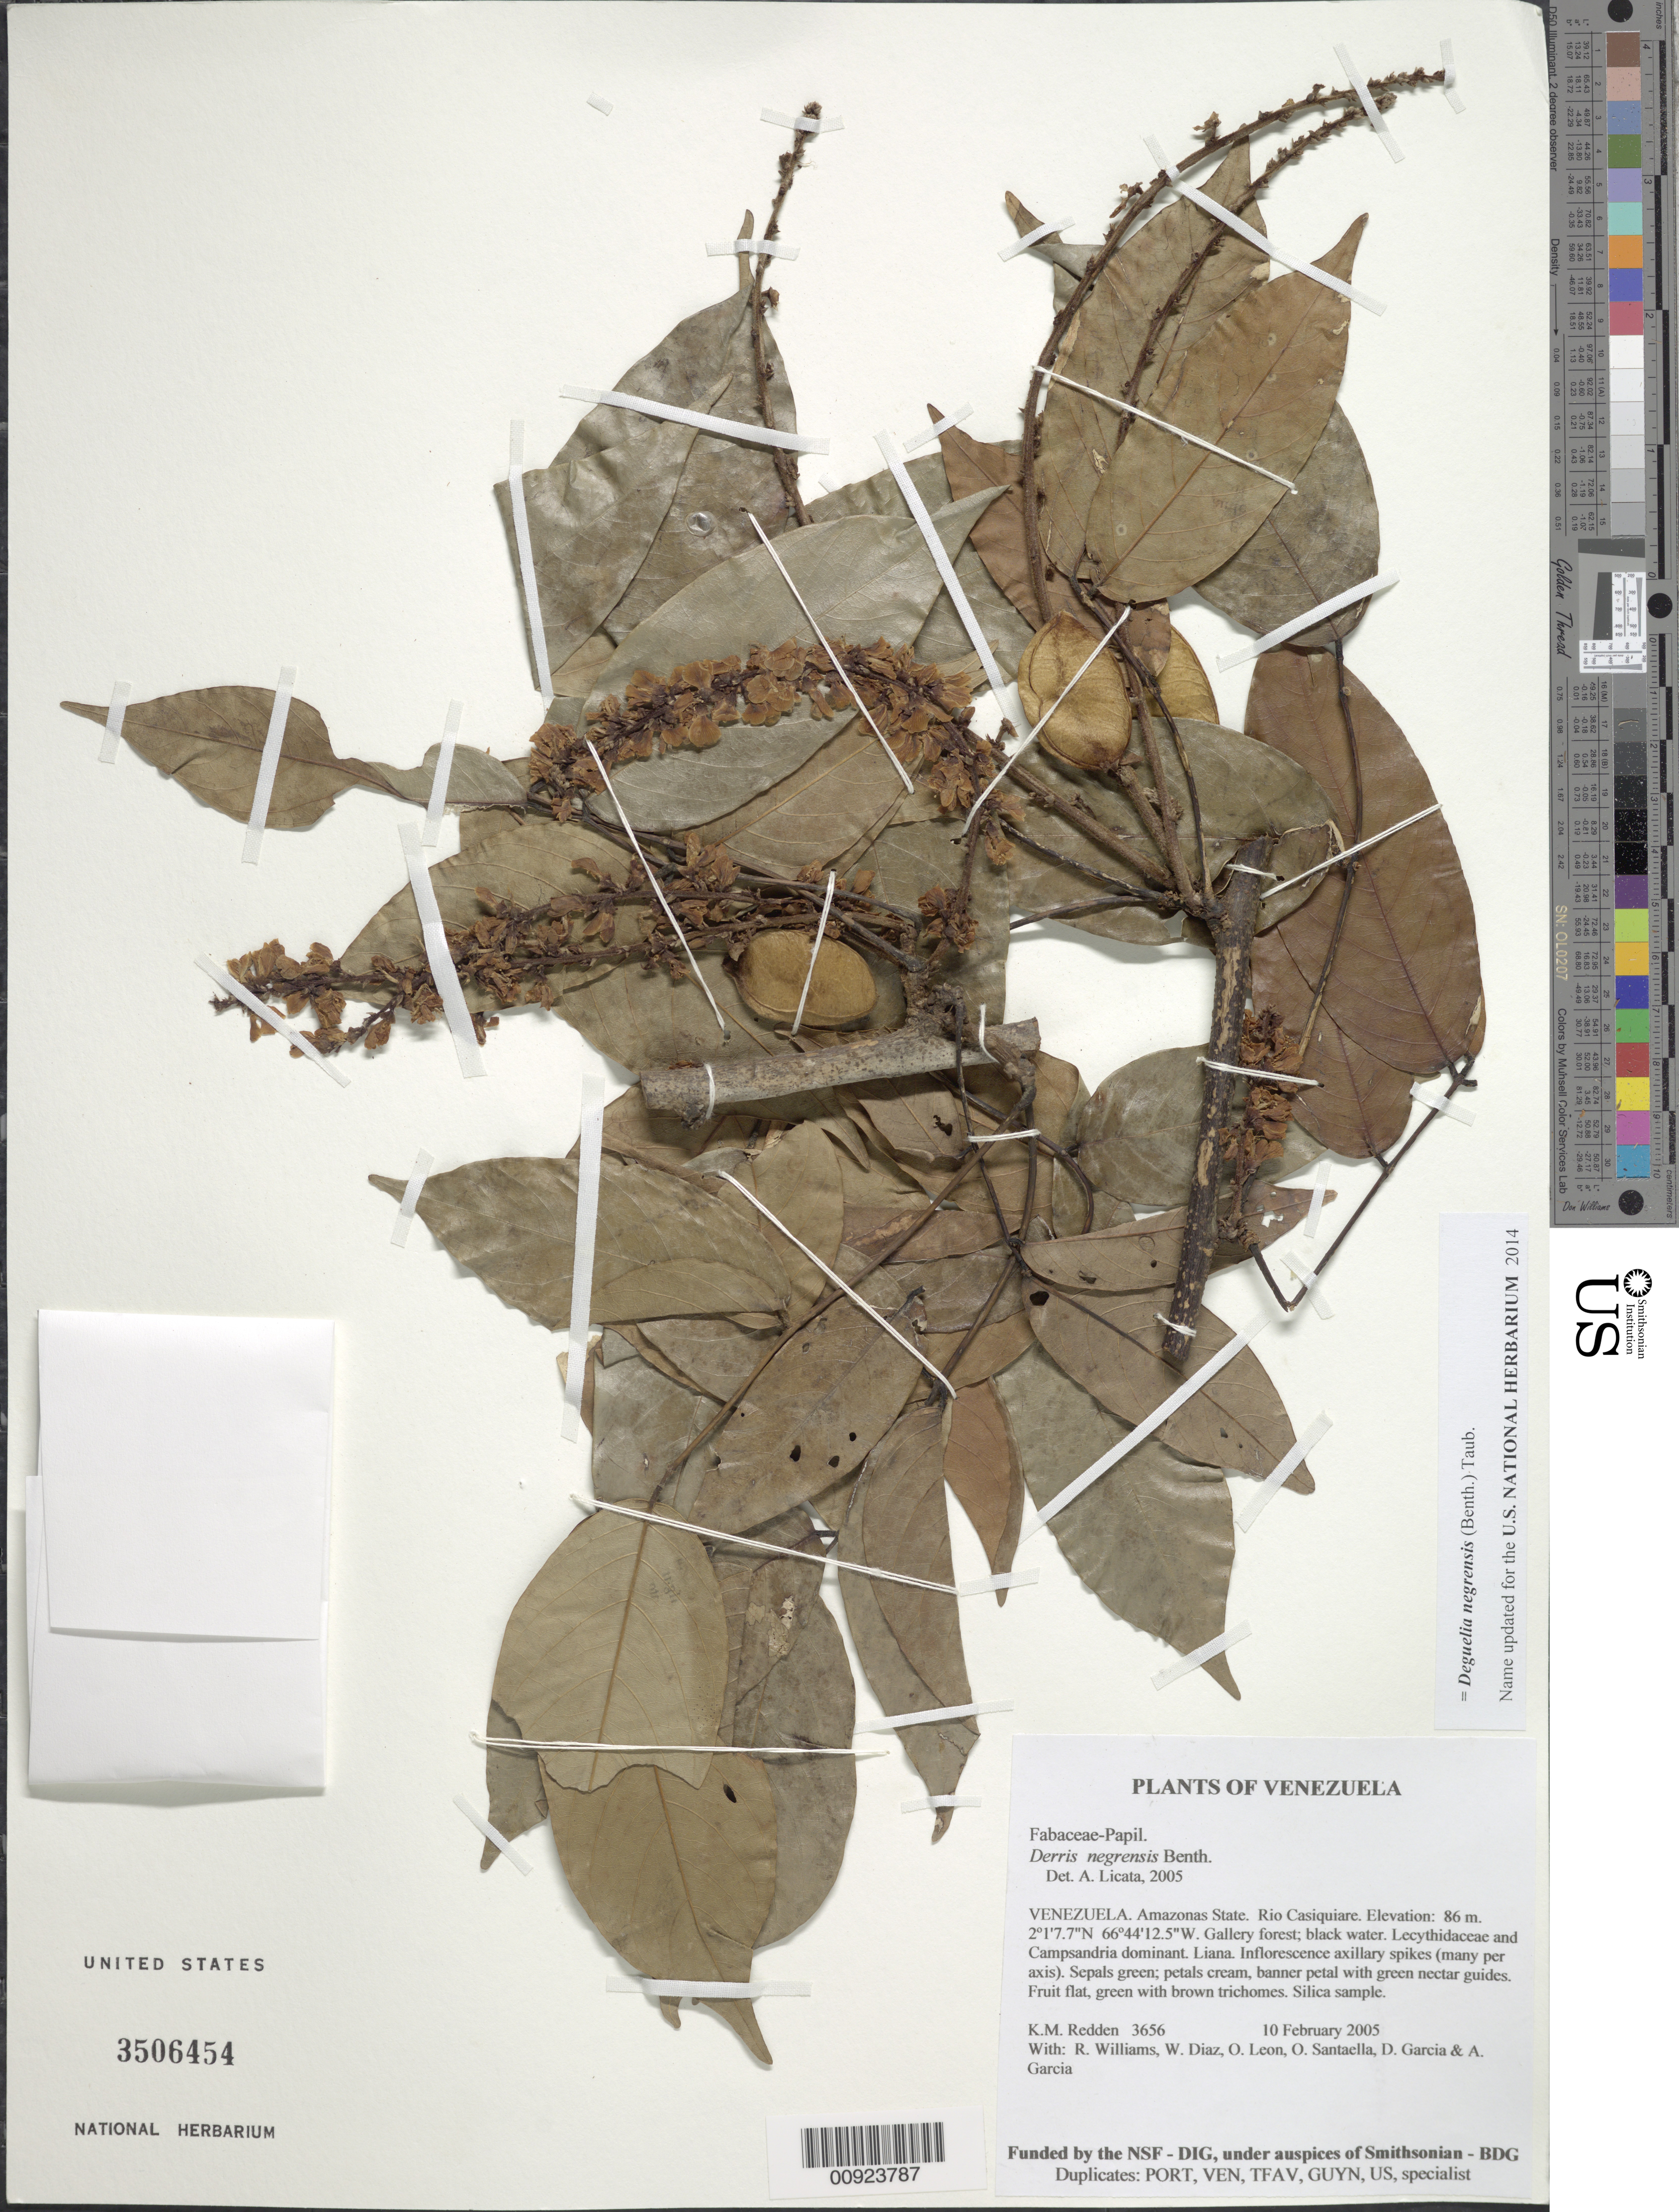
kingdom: Plantae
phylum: Tracheophyta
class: Magnoliopsida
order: Fabales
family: Fabaceae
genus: Deguelia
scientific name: Deguelia negrensis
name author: (Benth.) Taub.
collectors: K. M. Redden, R. Williams, W. Díaz P., O. León, O. Santaella, D. Garcia & A. Garcia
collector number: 3656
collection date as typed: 10 February 2005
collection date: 2005-02-10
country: Venezuela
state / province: Amazonas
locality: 23 - Rio Casiquiare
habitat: Gallery forest; black water. Lecythidaceae and Campsiandra dominant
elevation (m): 86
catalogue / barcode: US 3506454